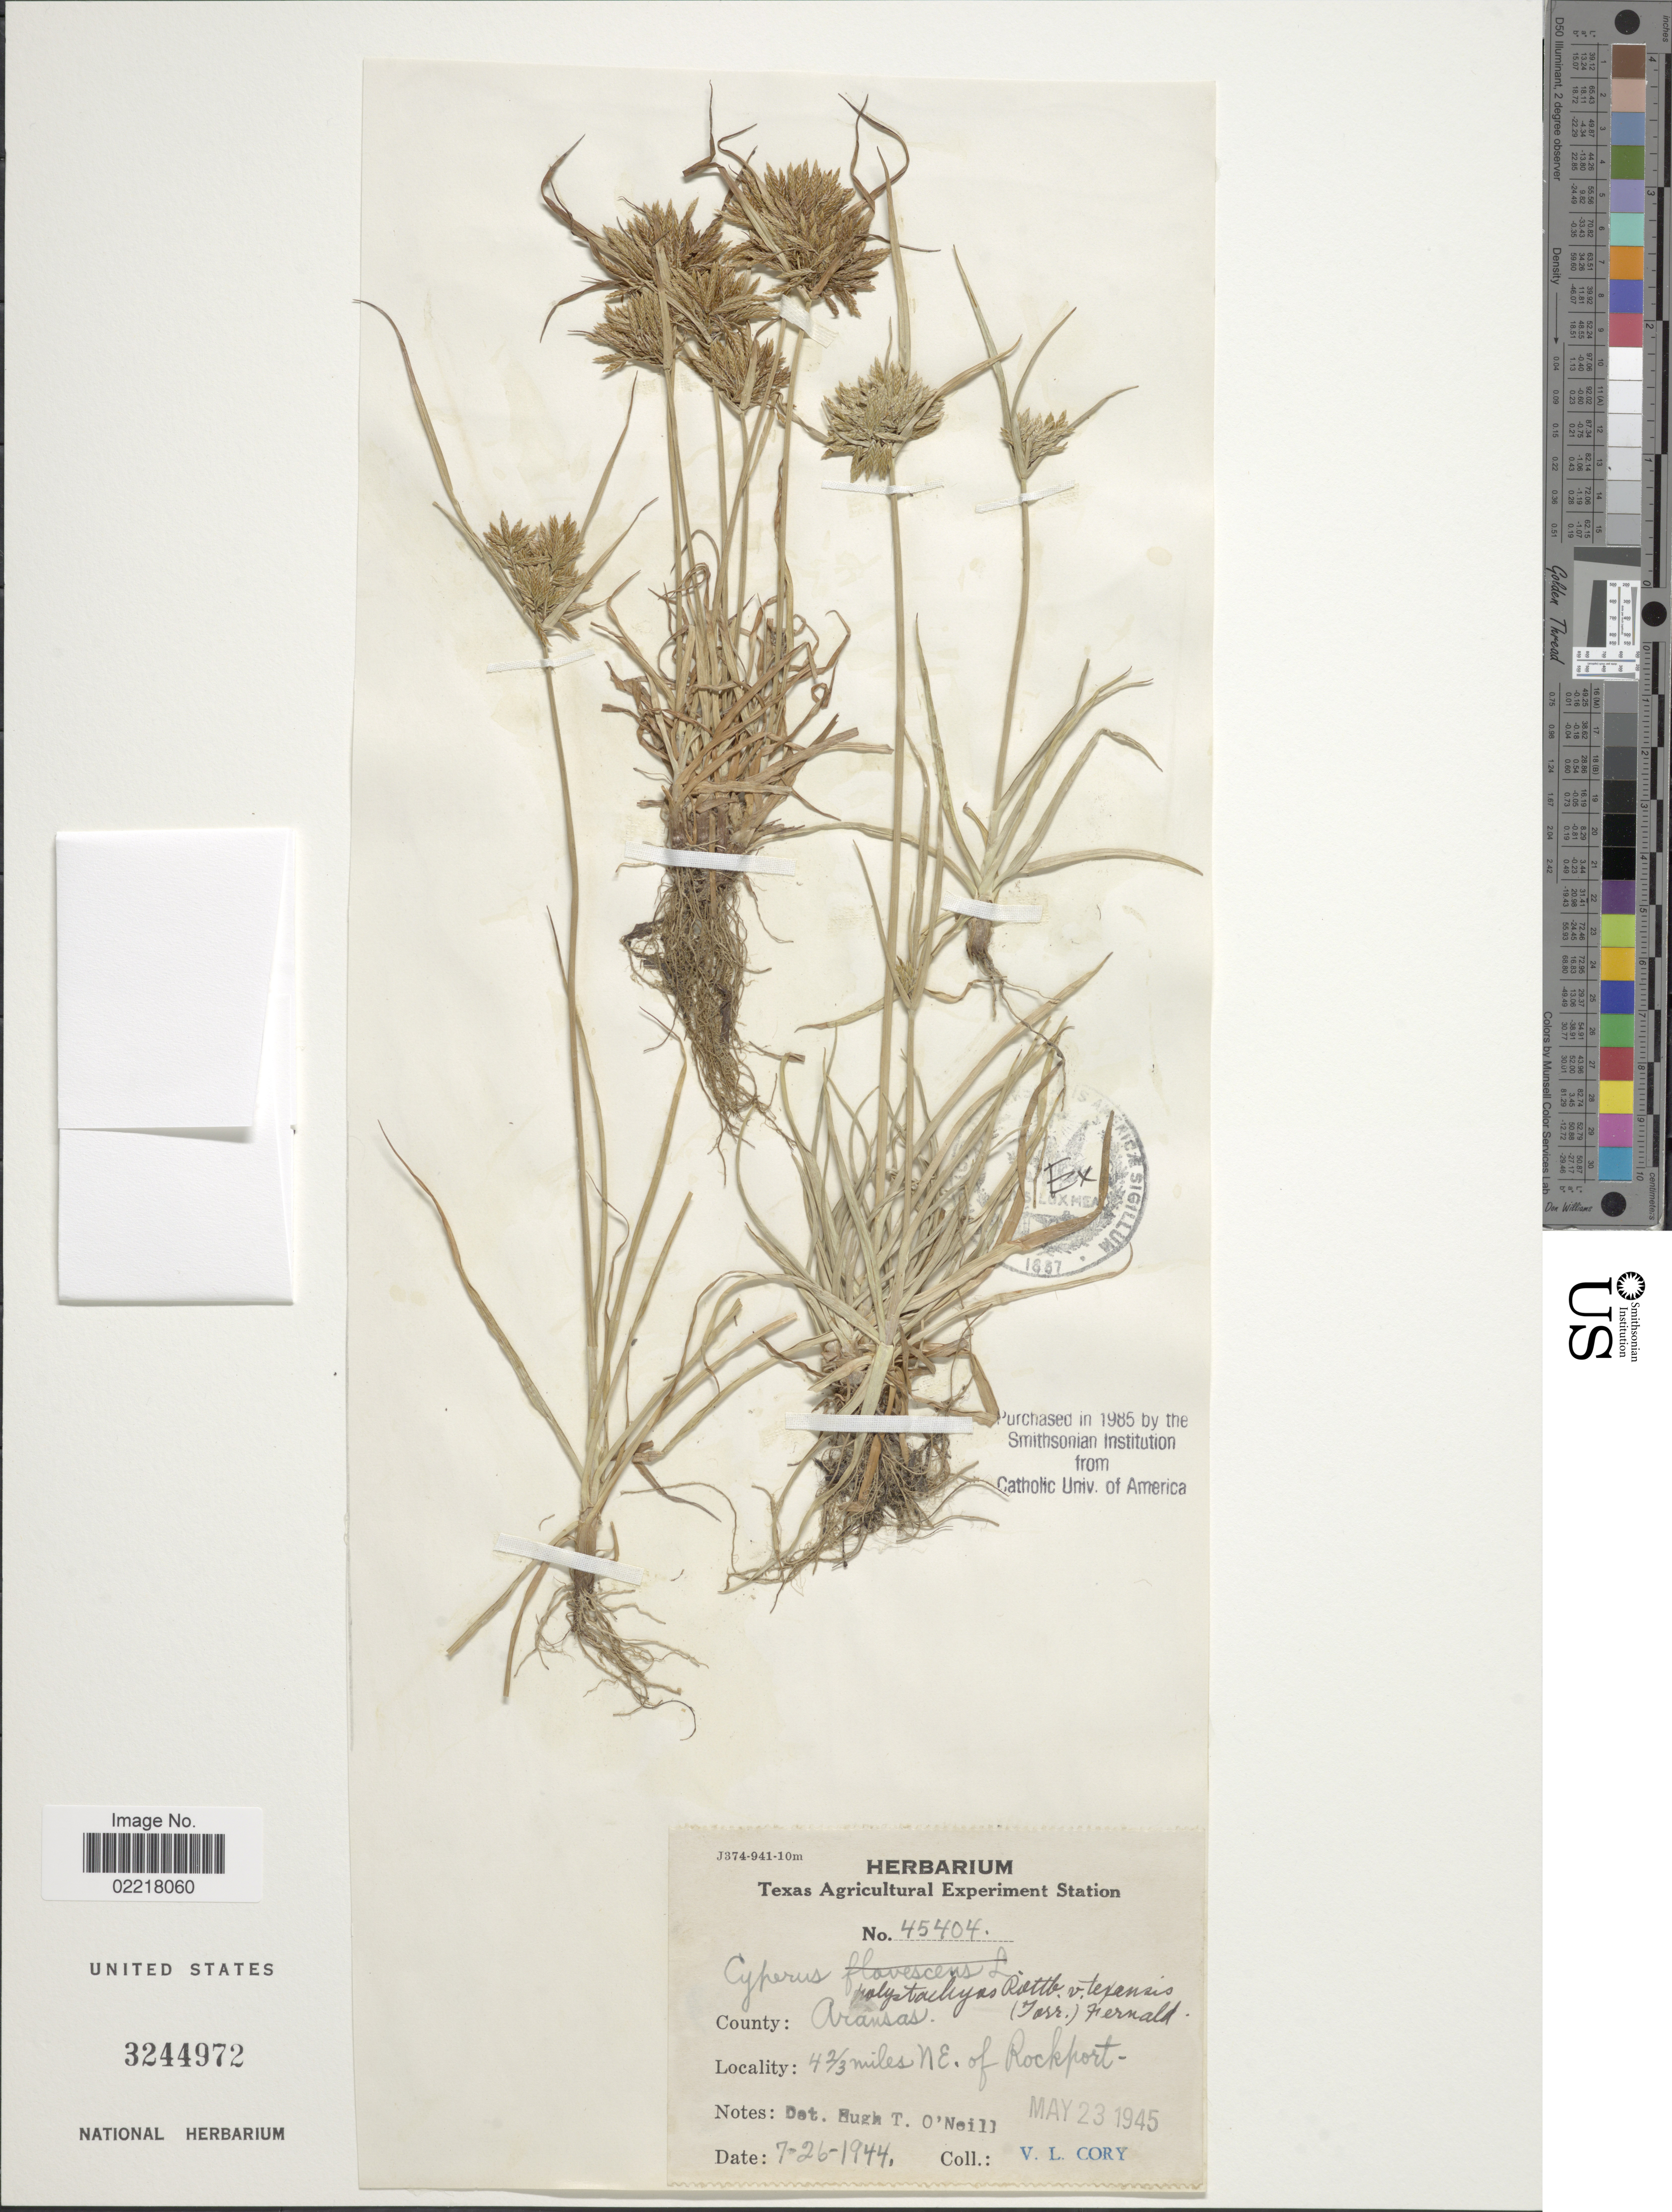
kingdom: Plantae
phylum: Tracheophyta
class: Liliopsida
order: Poales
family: Cyperaceae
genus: Cyperus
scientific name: Cyperus polystachyos var. texensis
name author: (Torr.) Fernald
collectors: V. Cory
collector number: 45404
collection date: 1944-07-26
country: United States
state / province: Texas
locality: County: Aransas. 4 2/3 miles NE. of Rockport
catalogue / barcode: US 3244972